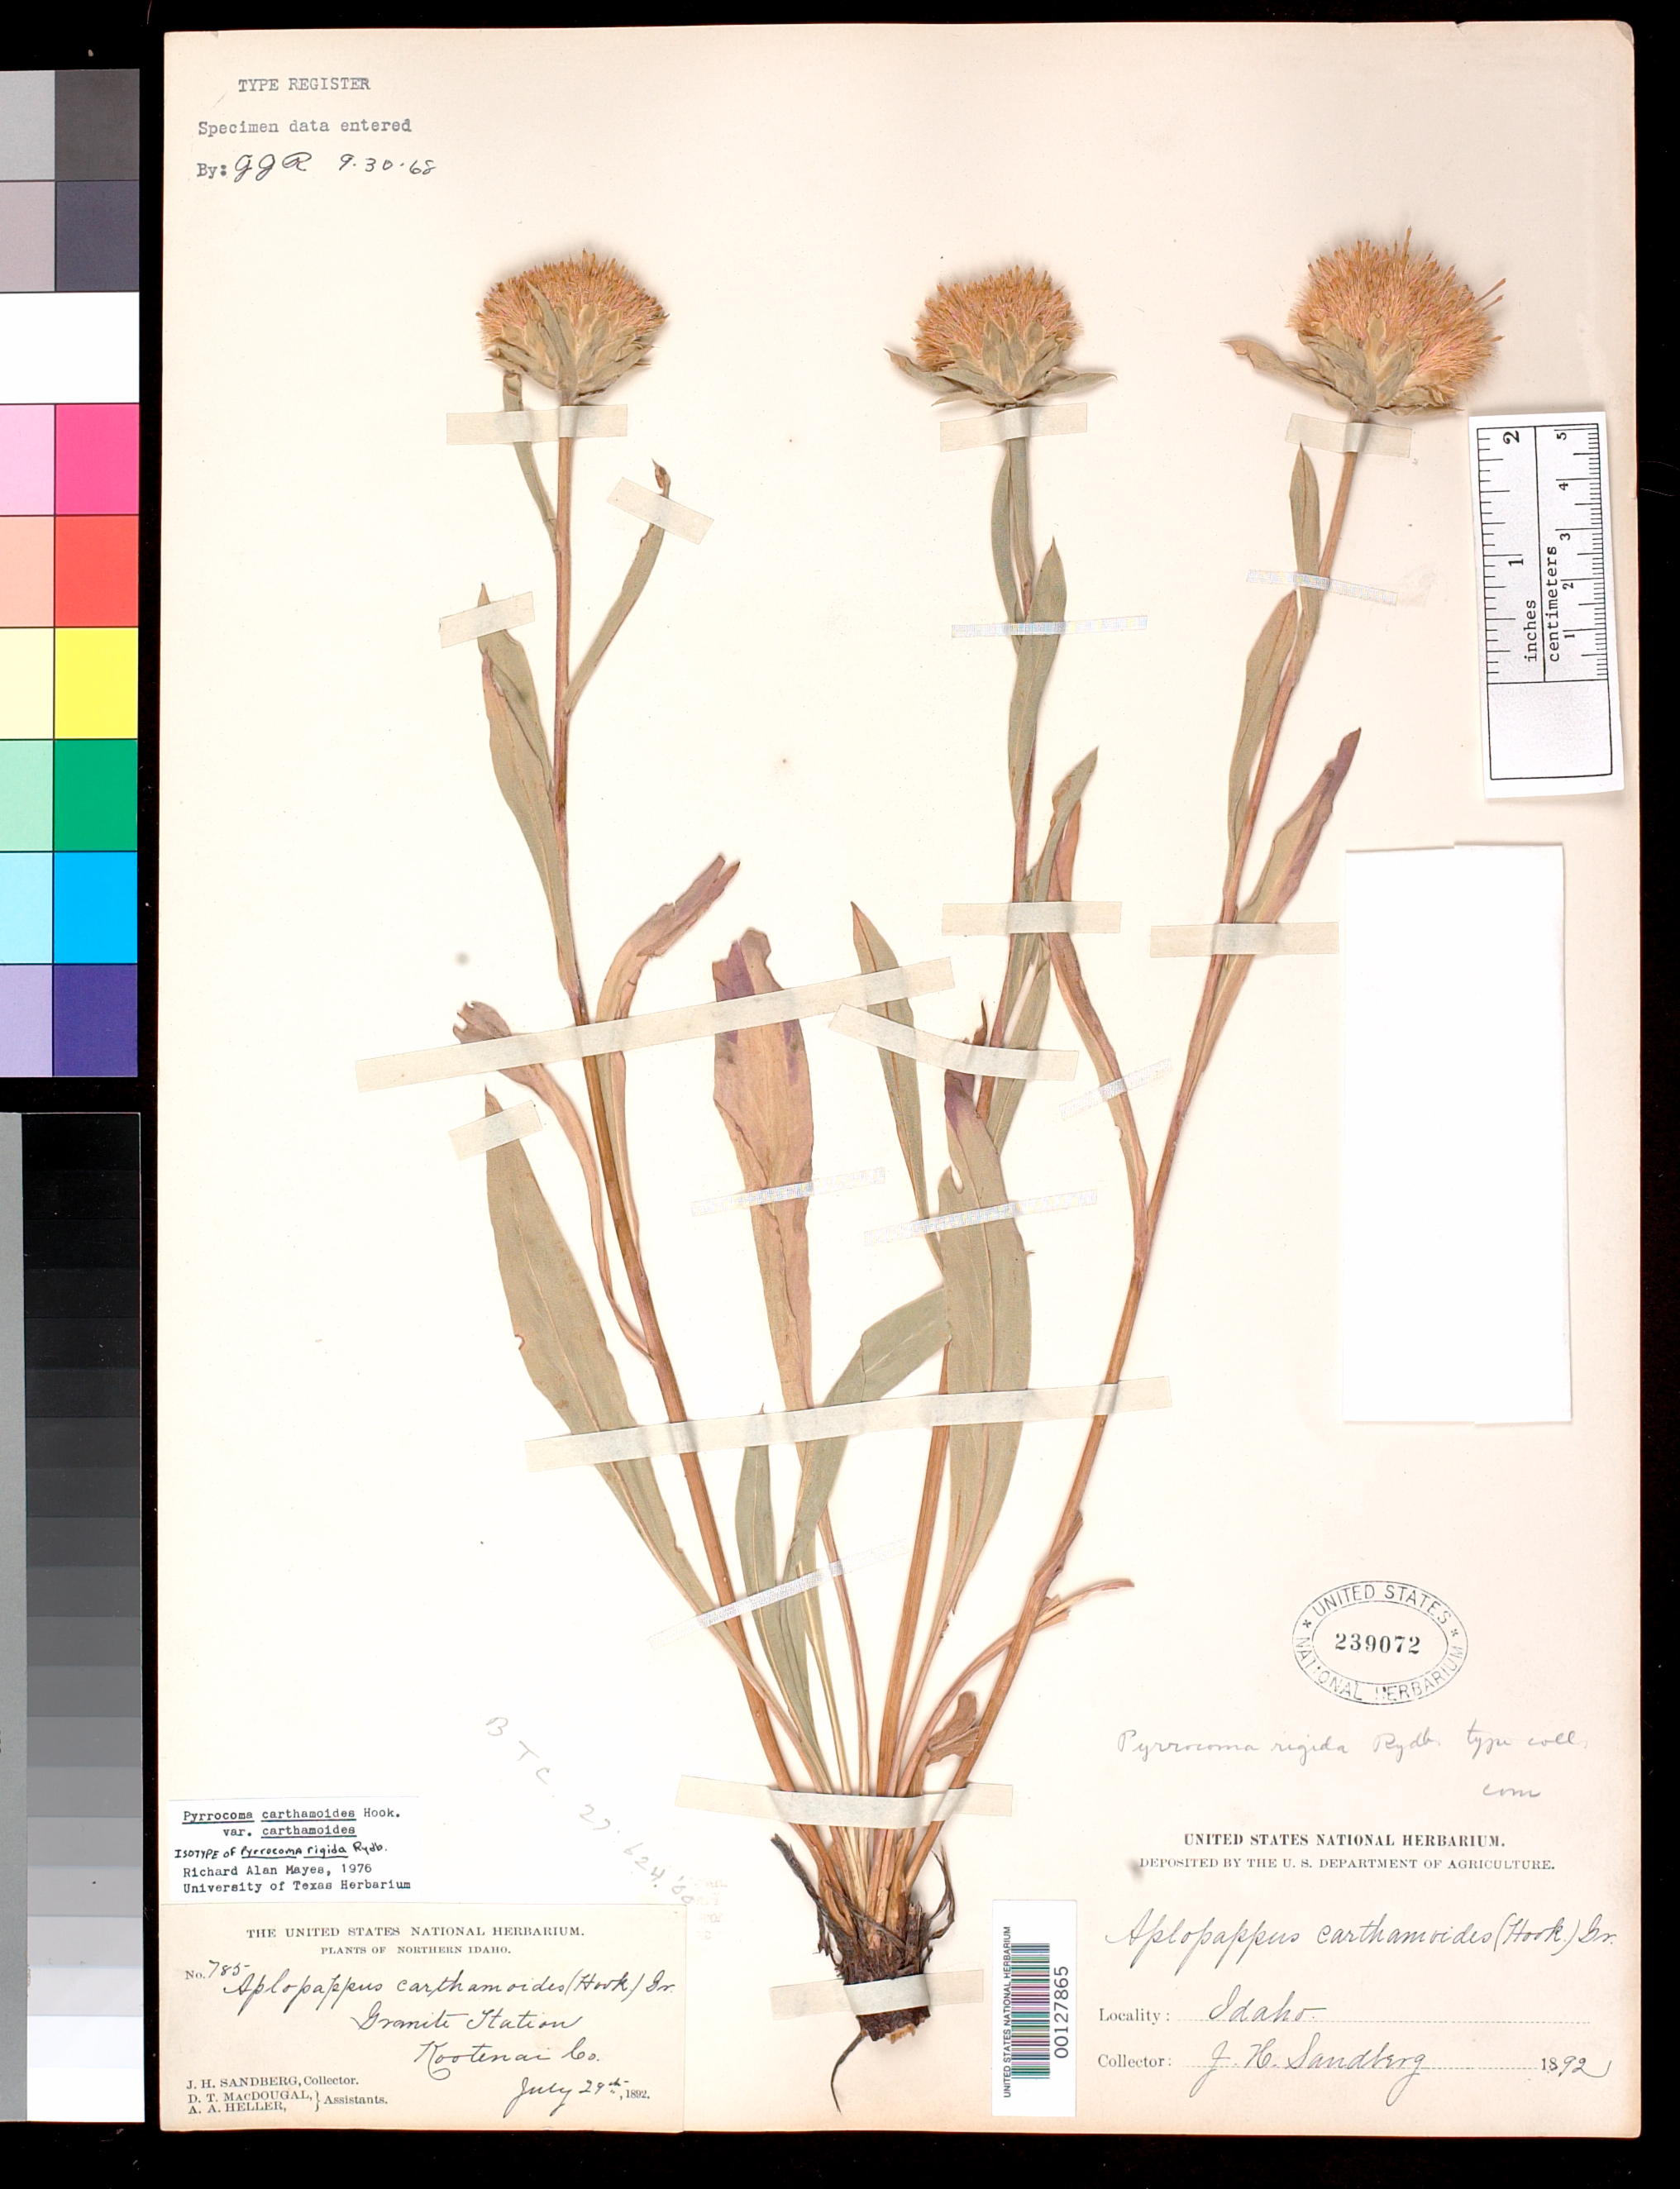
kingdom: Plantae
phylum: Tracheophyta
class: Magnoliopsida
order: Asterales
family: Asteraceae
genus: Pyrrocoma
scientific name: Pyrrocoma rigida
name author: Rydb.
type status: Isotype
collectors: J. H. Sandberg, D. T. MacDougal & A. A. Heller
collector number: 785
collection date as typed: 29 Jul 1892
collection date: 1892-07-29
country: United States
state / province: Idaho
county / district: Kootenai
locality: Granite Station.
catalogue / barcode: US 239072